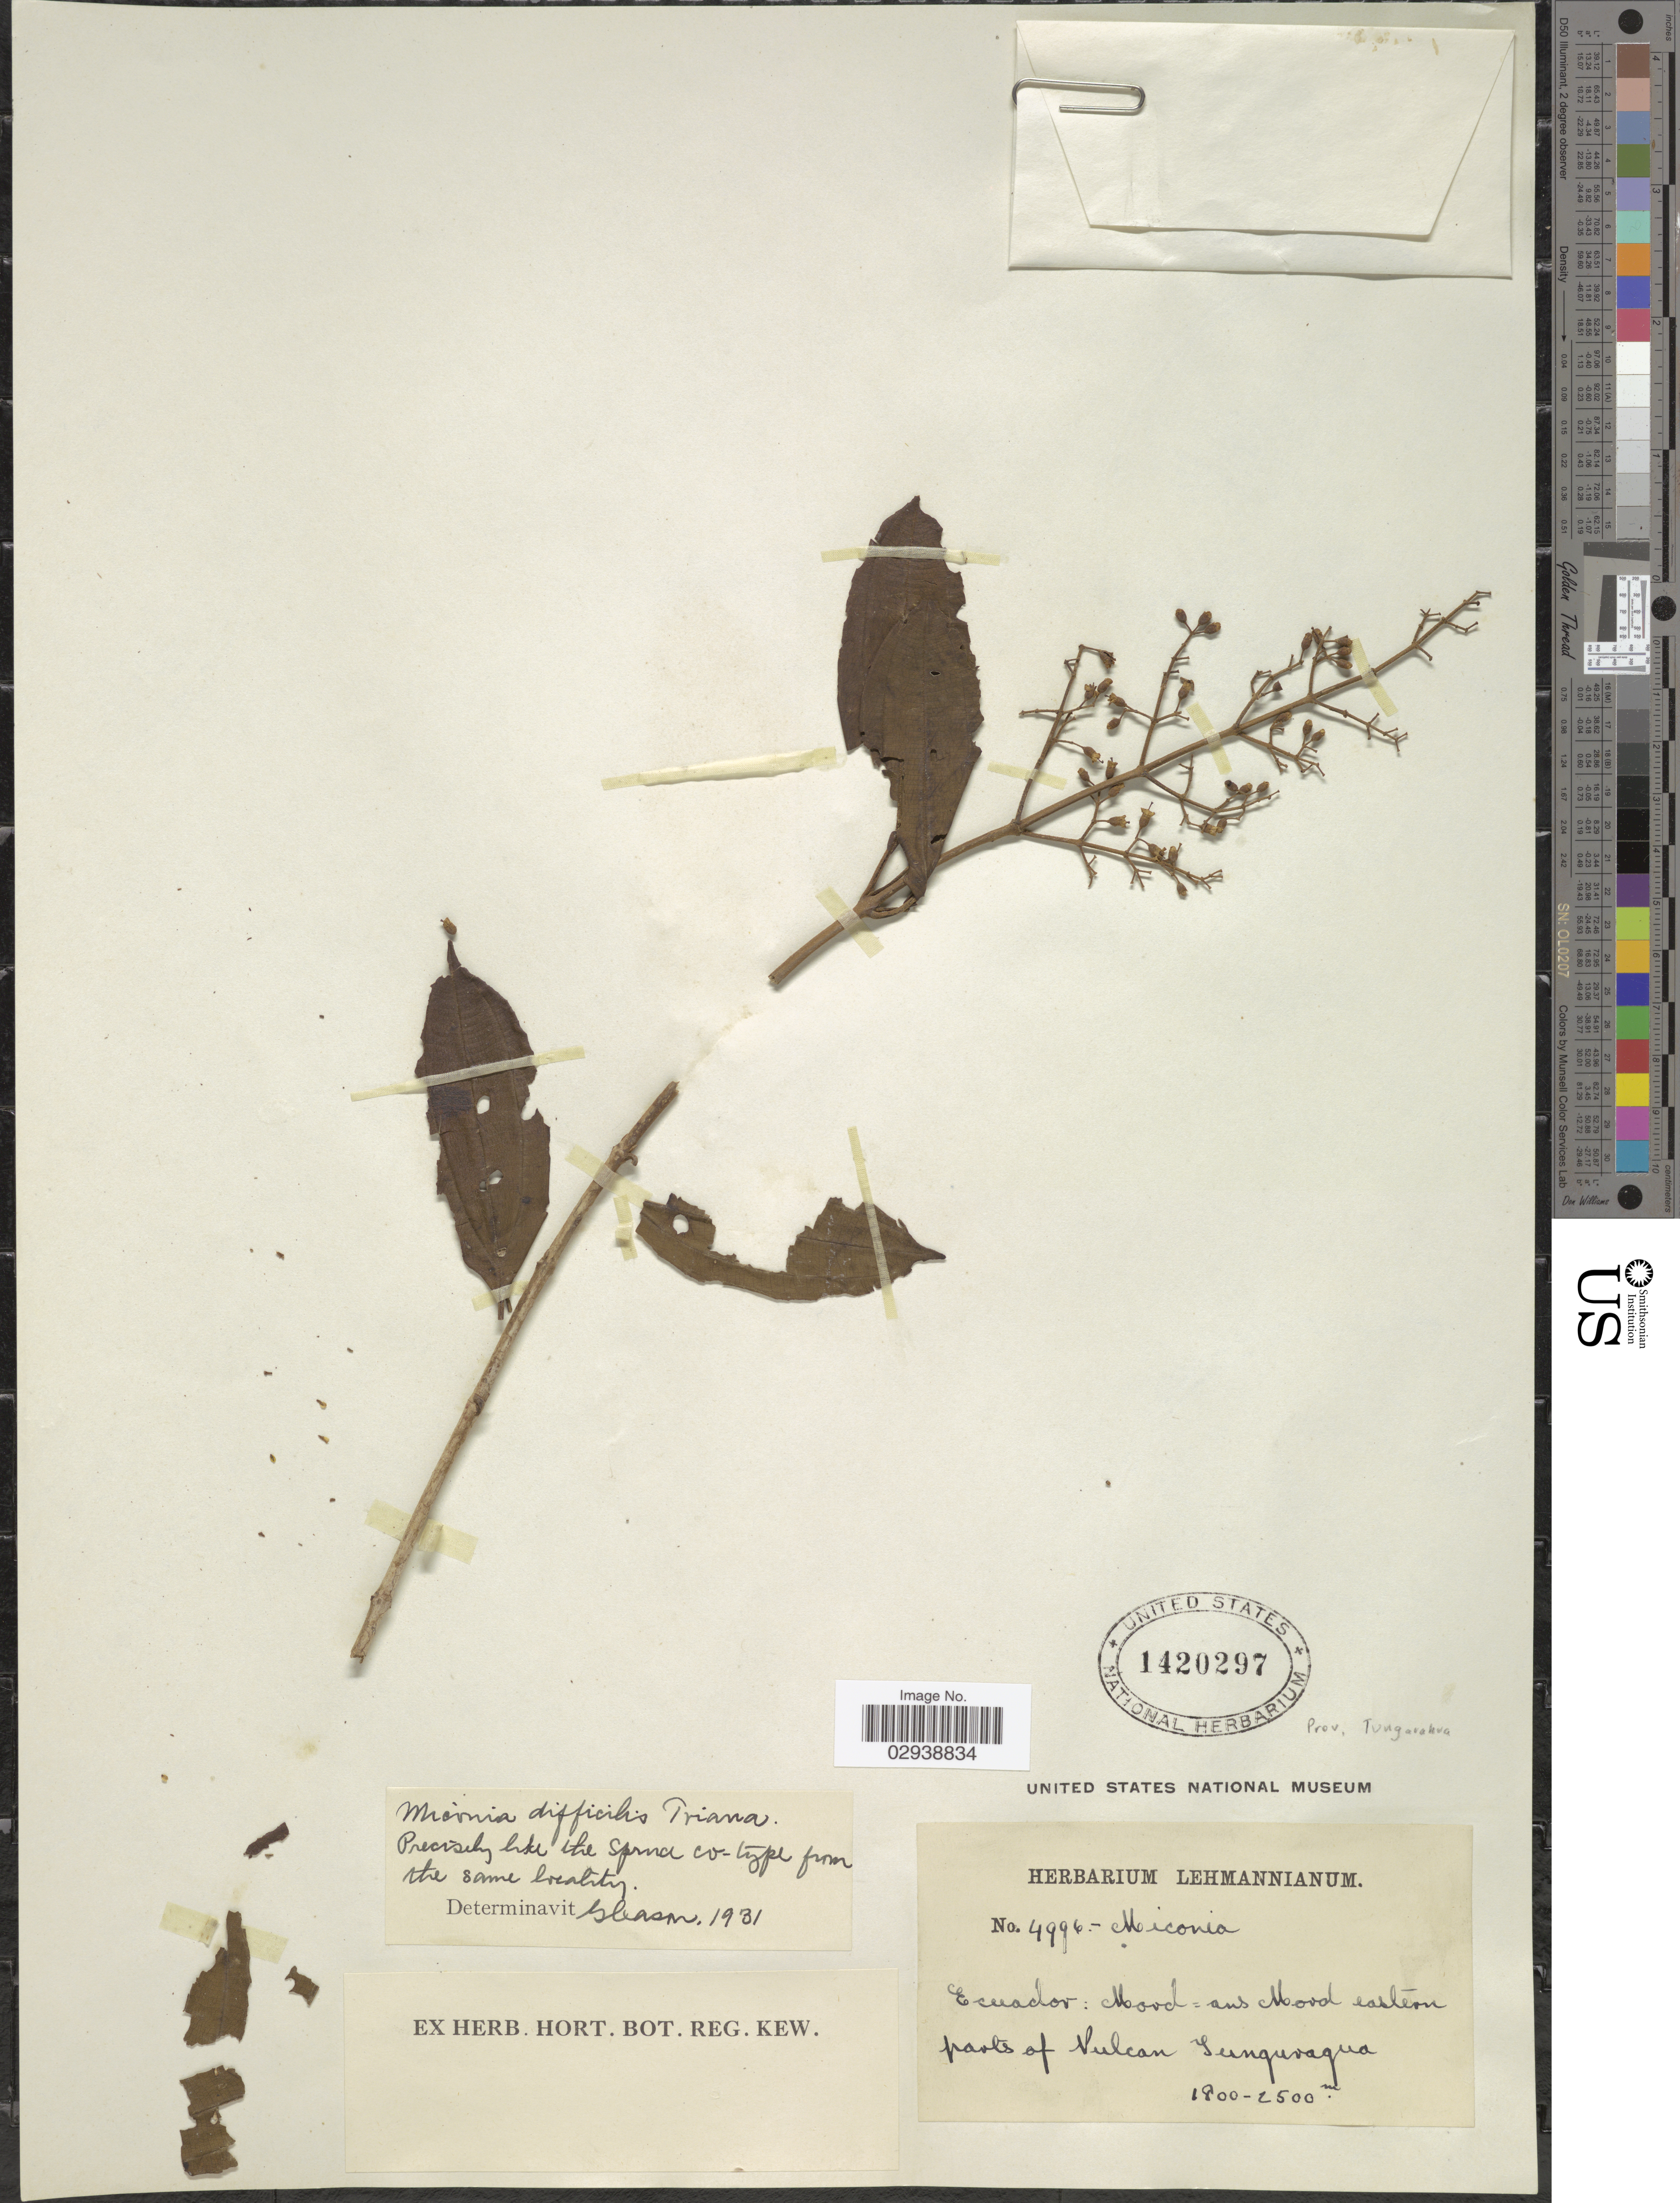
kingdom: Plantae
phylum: Tracheophyta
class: Magnoliopsida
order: Myrtales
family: Melastomataceae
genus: Miconia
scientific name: Miconia difficilis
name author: Triana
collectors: ex herb. Lehmannianum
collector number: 4996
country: Ecuador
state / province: Tungurahua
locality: Eastern parts of Vulcan Tunguragua.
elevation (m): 1900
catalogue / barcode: US 1420297